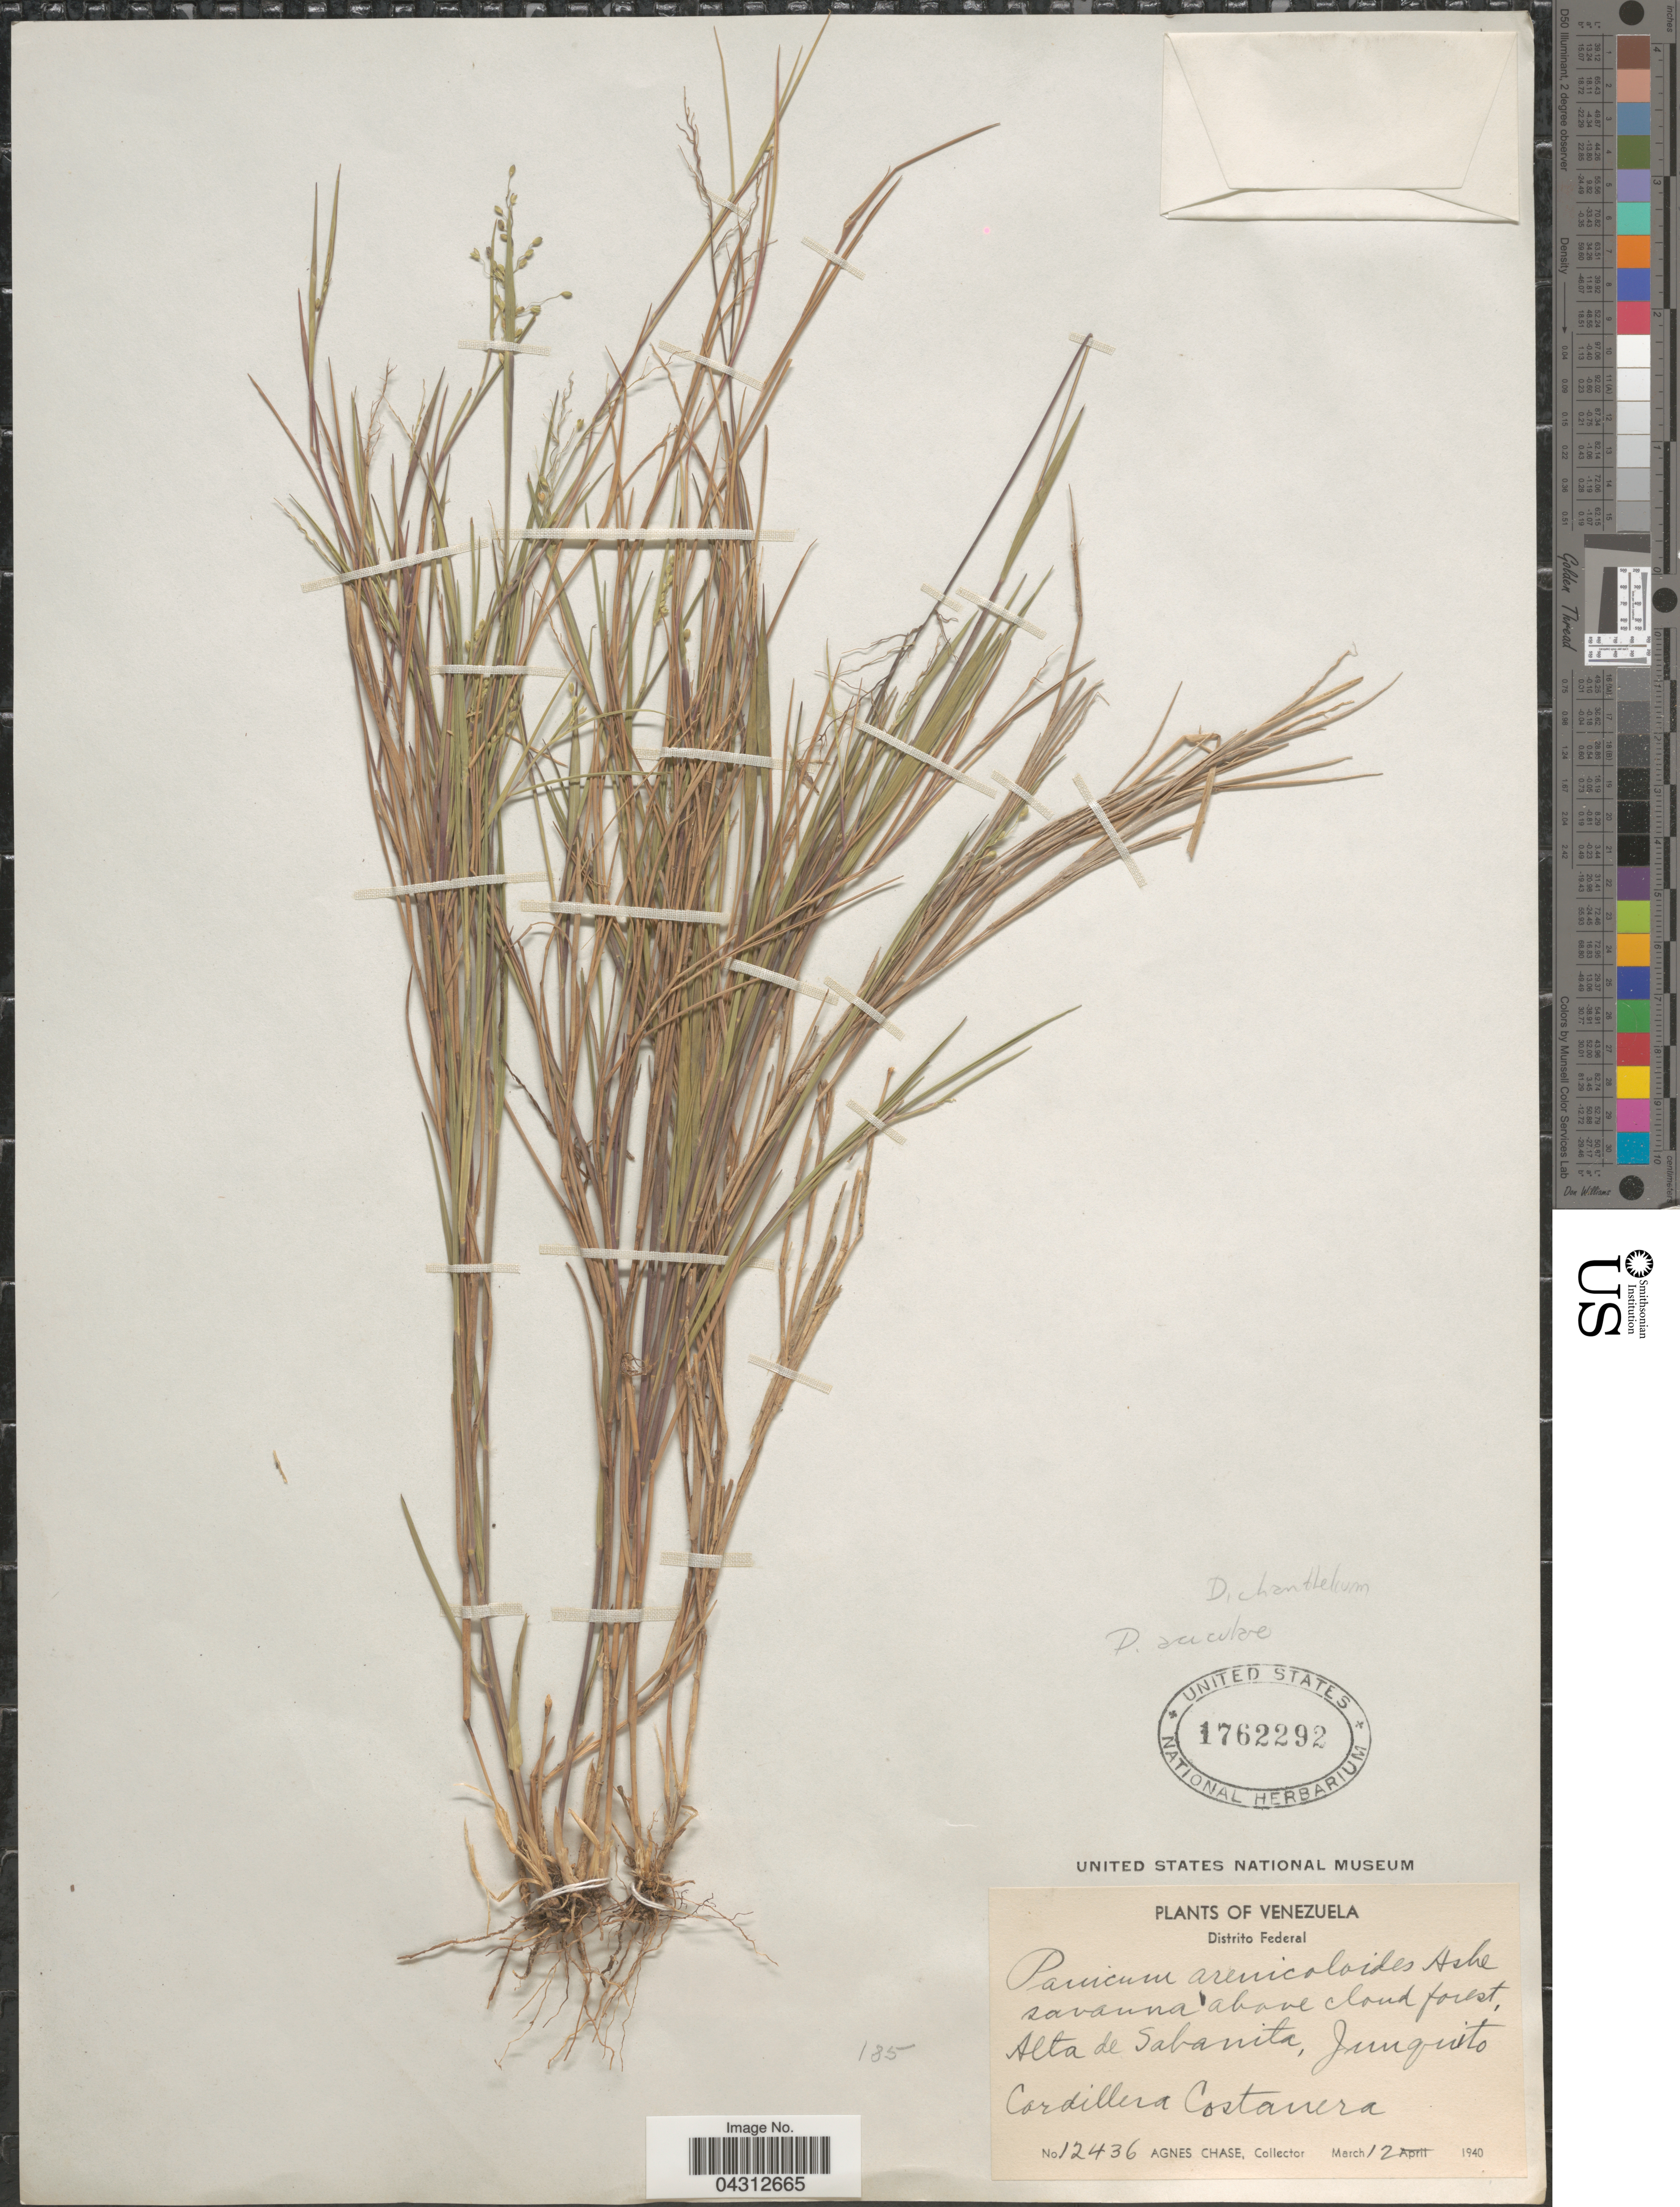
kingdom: Plantae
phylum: Tracheophyta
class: Liliopsida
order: Poales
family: Poaceae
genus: Dichanthelium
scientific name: Dichanthelium aciculare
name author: (Desv. ex Poir.) Gould & C.A. Clark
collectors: A. Chase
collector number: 12436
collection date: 1940-03-12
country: Venezuela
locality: Distrito Federal. Savanna above cloud forest, Alta de Sabanita, Junquito. Cordillera Costanera.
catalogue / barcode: US 1762292